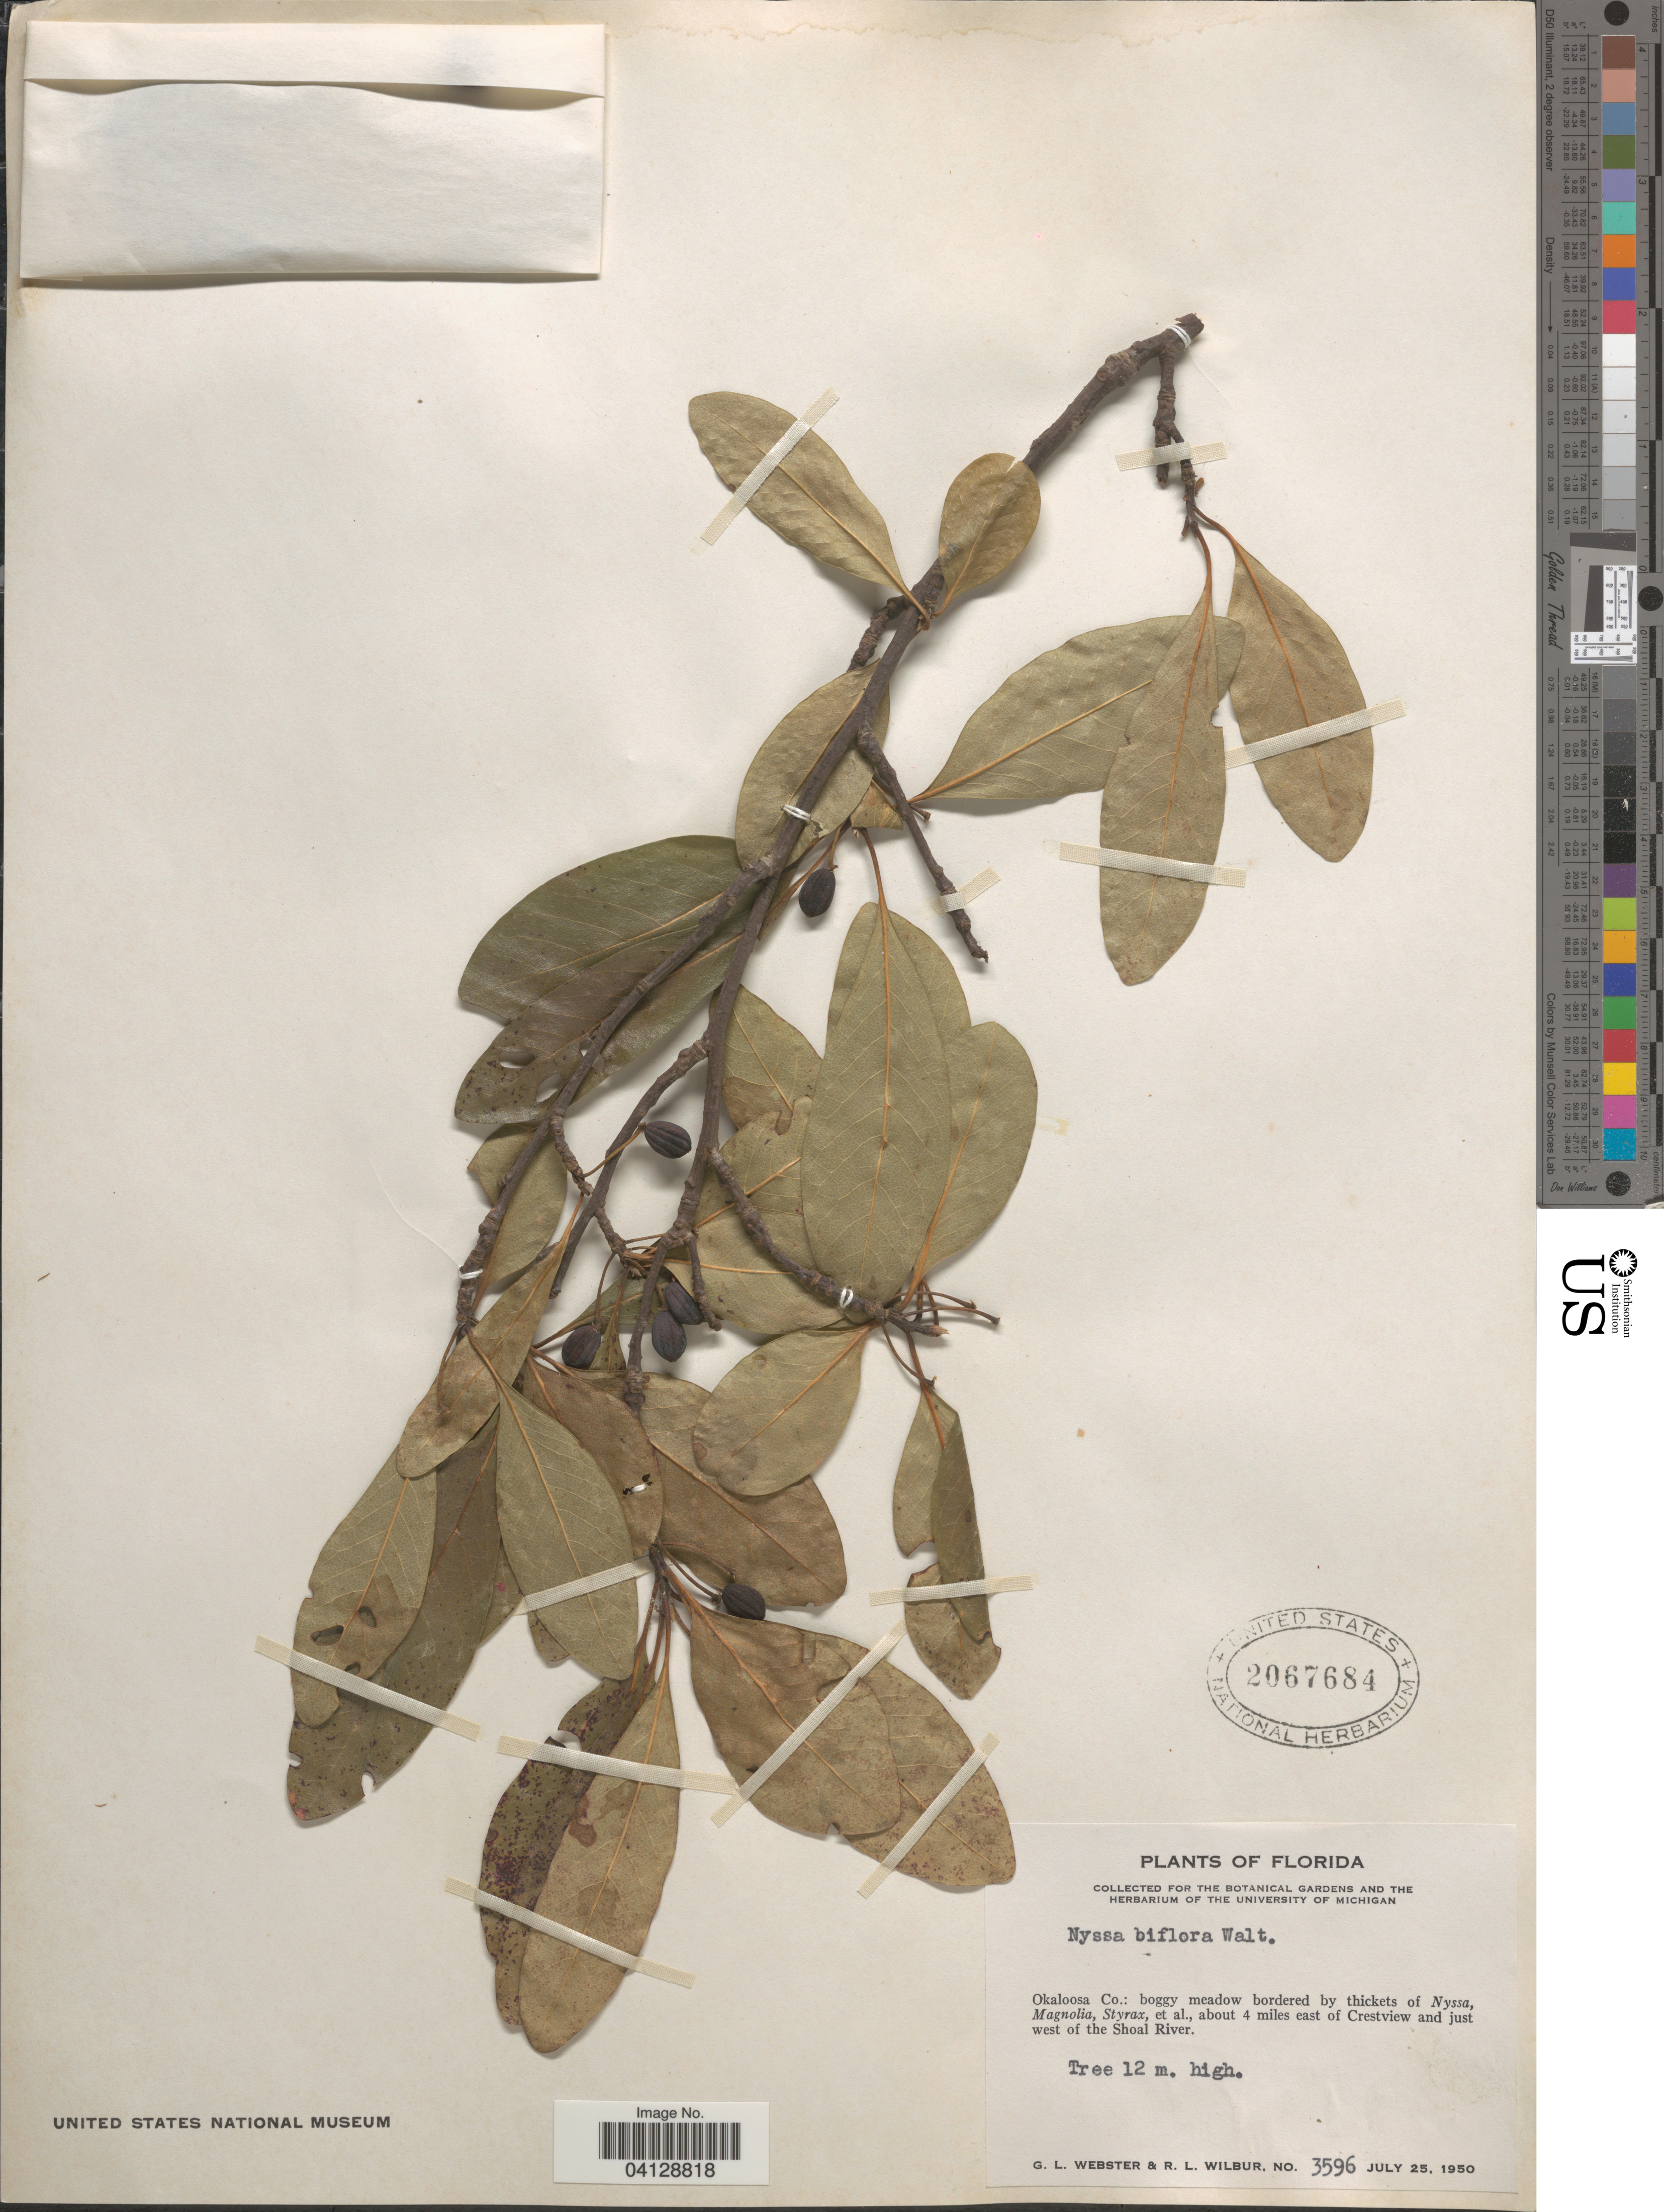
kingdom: Plantae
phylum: Tracheophyta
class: Magnoliopsida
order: Cornales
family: Nyssaceae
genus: Nyssa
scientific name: Nyssa biflora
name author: Walter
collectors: G. L. Webster & R. L. Wilbur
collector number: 3596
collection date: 1950-07-25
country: United States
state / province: Florida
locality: Okaloosa Co.: about 4 miles east of Crestview and just west of the Shoal River.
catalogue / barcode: US 2067684